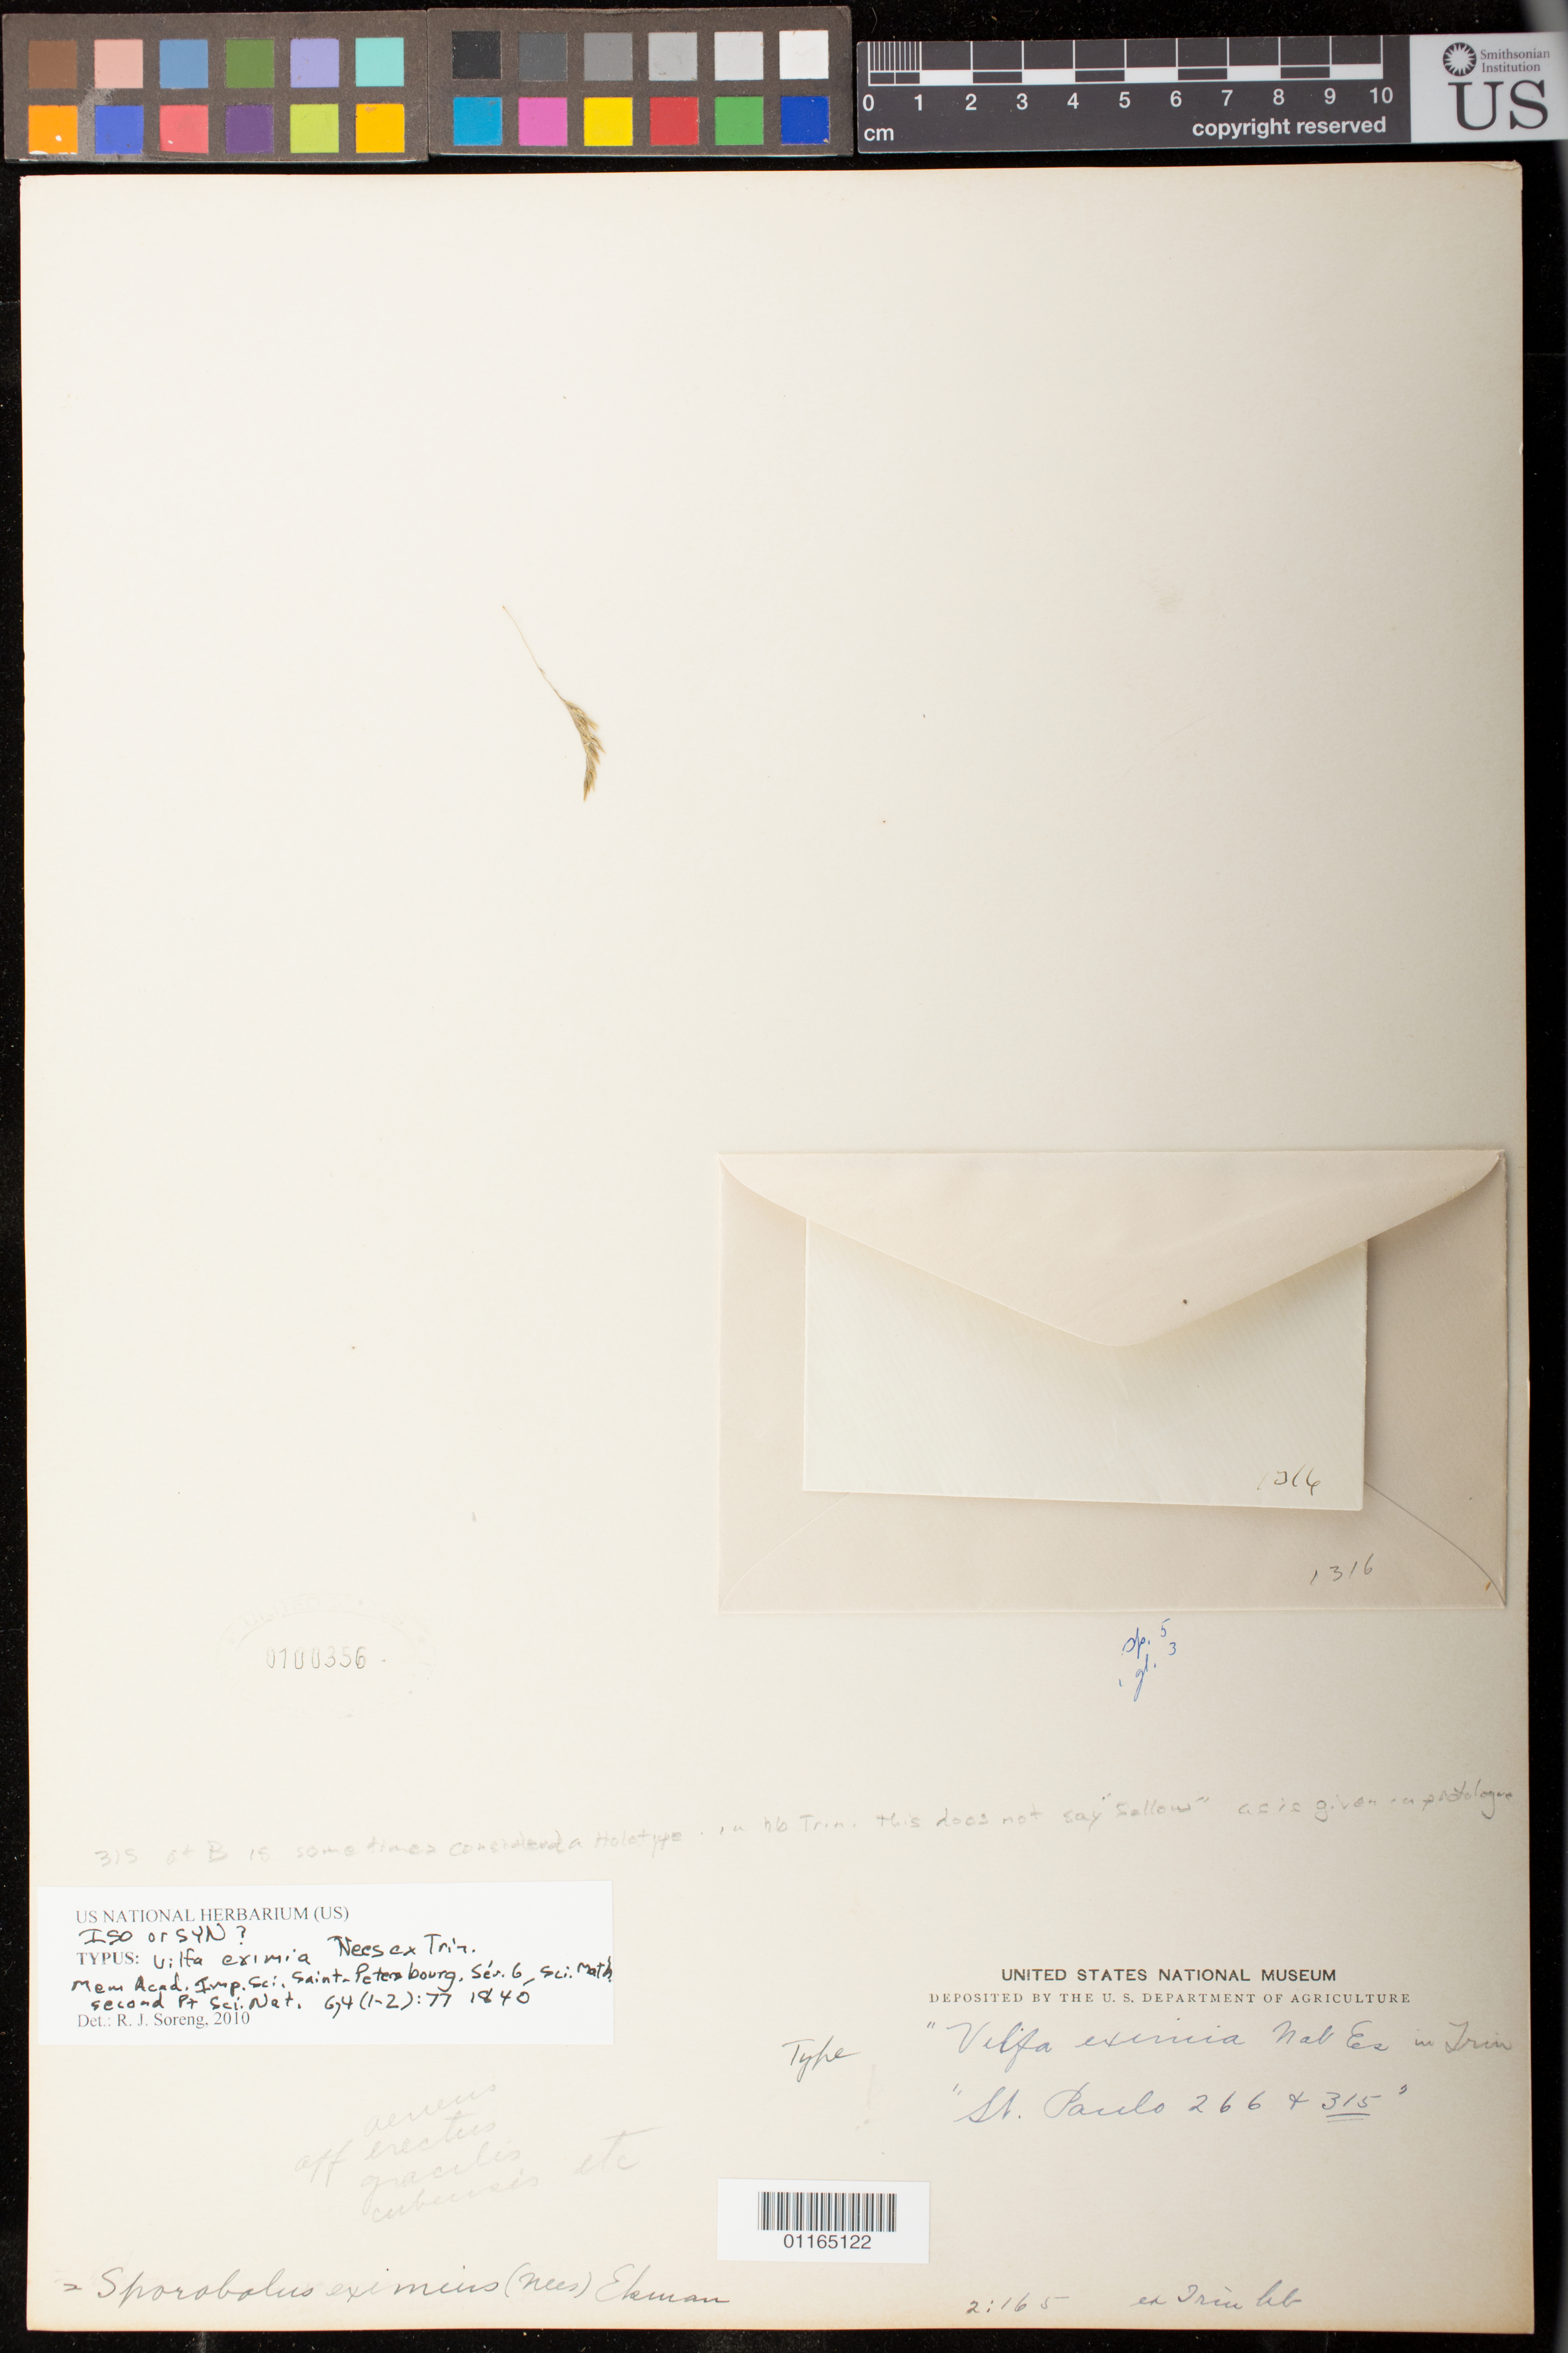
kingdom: Plantae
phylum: Tracheophyta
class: Liliopsida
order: Poales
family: Poaceae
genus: Vilfa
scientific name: Vilfa eximia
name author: Nees ex Trin.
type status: Type Collection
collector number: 266 & 315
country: Brazil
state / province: São Paulo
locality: "St. Paulo"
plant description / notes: Fragmentary material of type specimen ex herb. Trin.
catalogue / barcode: US 100356